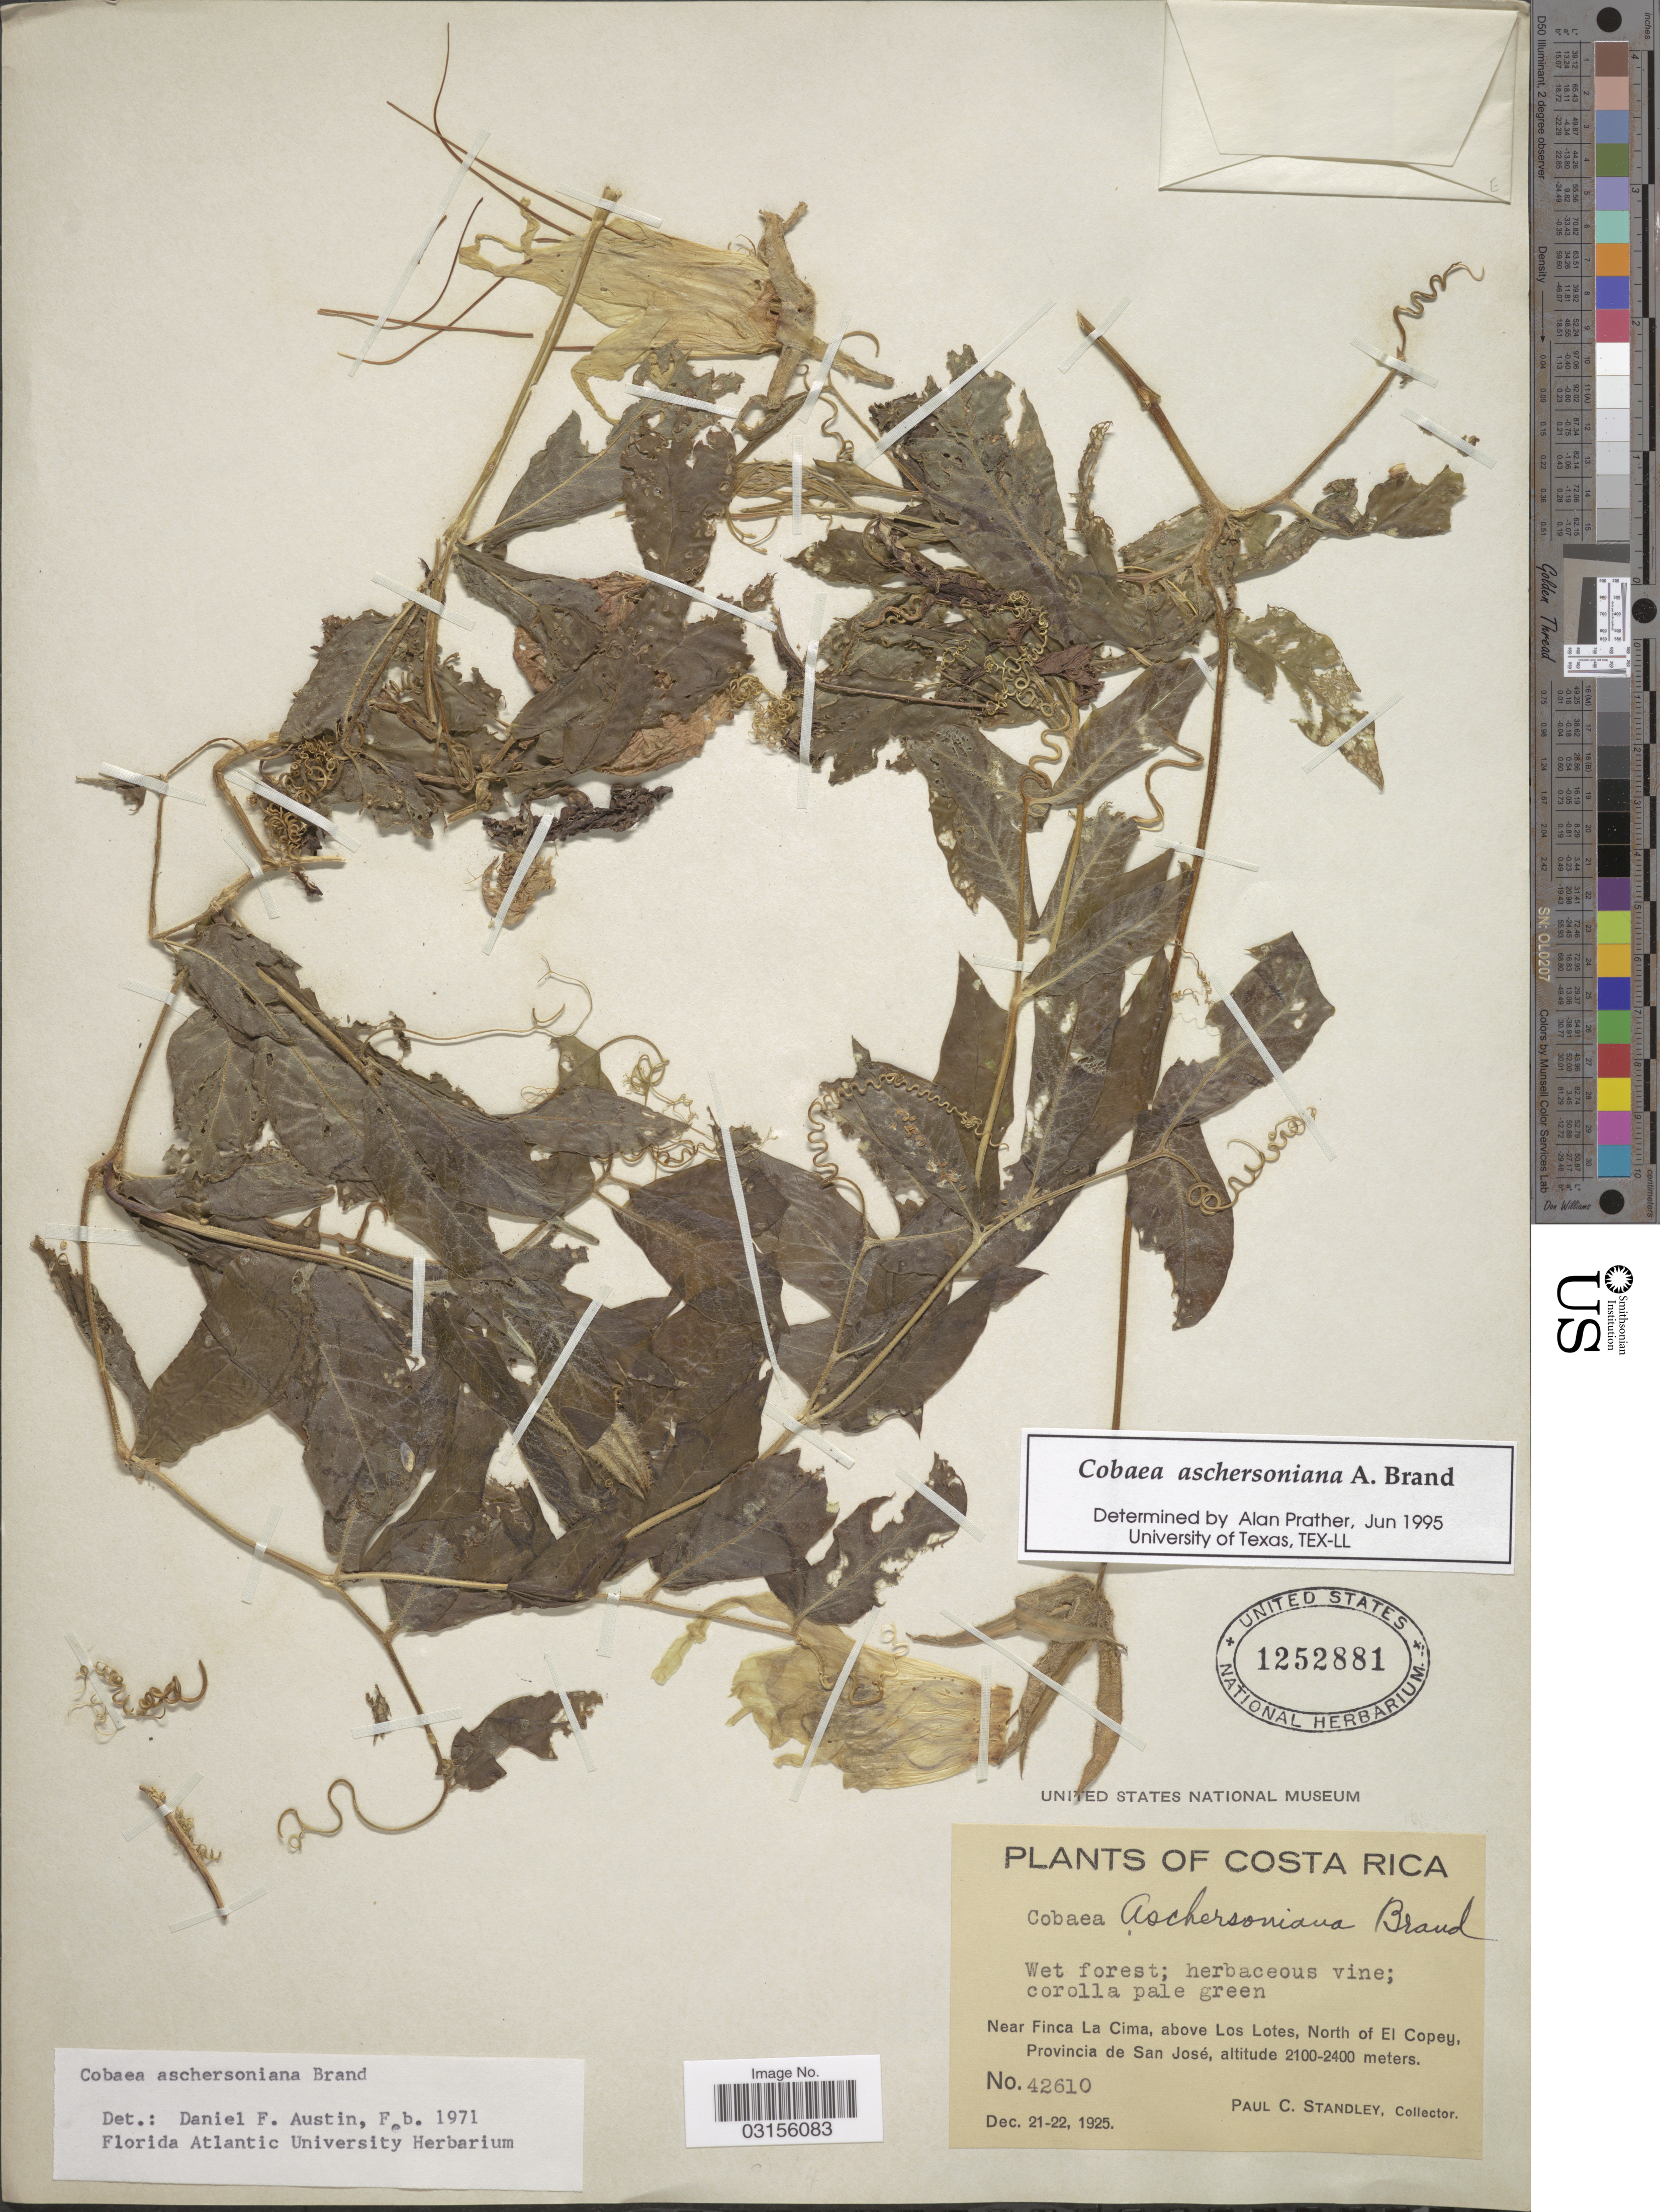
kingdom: Plantae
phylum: Tracheophyta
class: Magnoliopsida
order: Ericales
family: Polemoniaceae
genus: Cobaea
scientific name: Cobaea aschersoniana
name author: Brand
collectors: P. C. Standley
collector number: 42610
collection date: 1925-12-21/1925-12-22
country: Costa Rica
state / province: San José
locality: Near Finca La Cima, above Los Lotes, North of El Copey.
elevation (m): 2100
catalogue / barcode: US 1252881